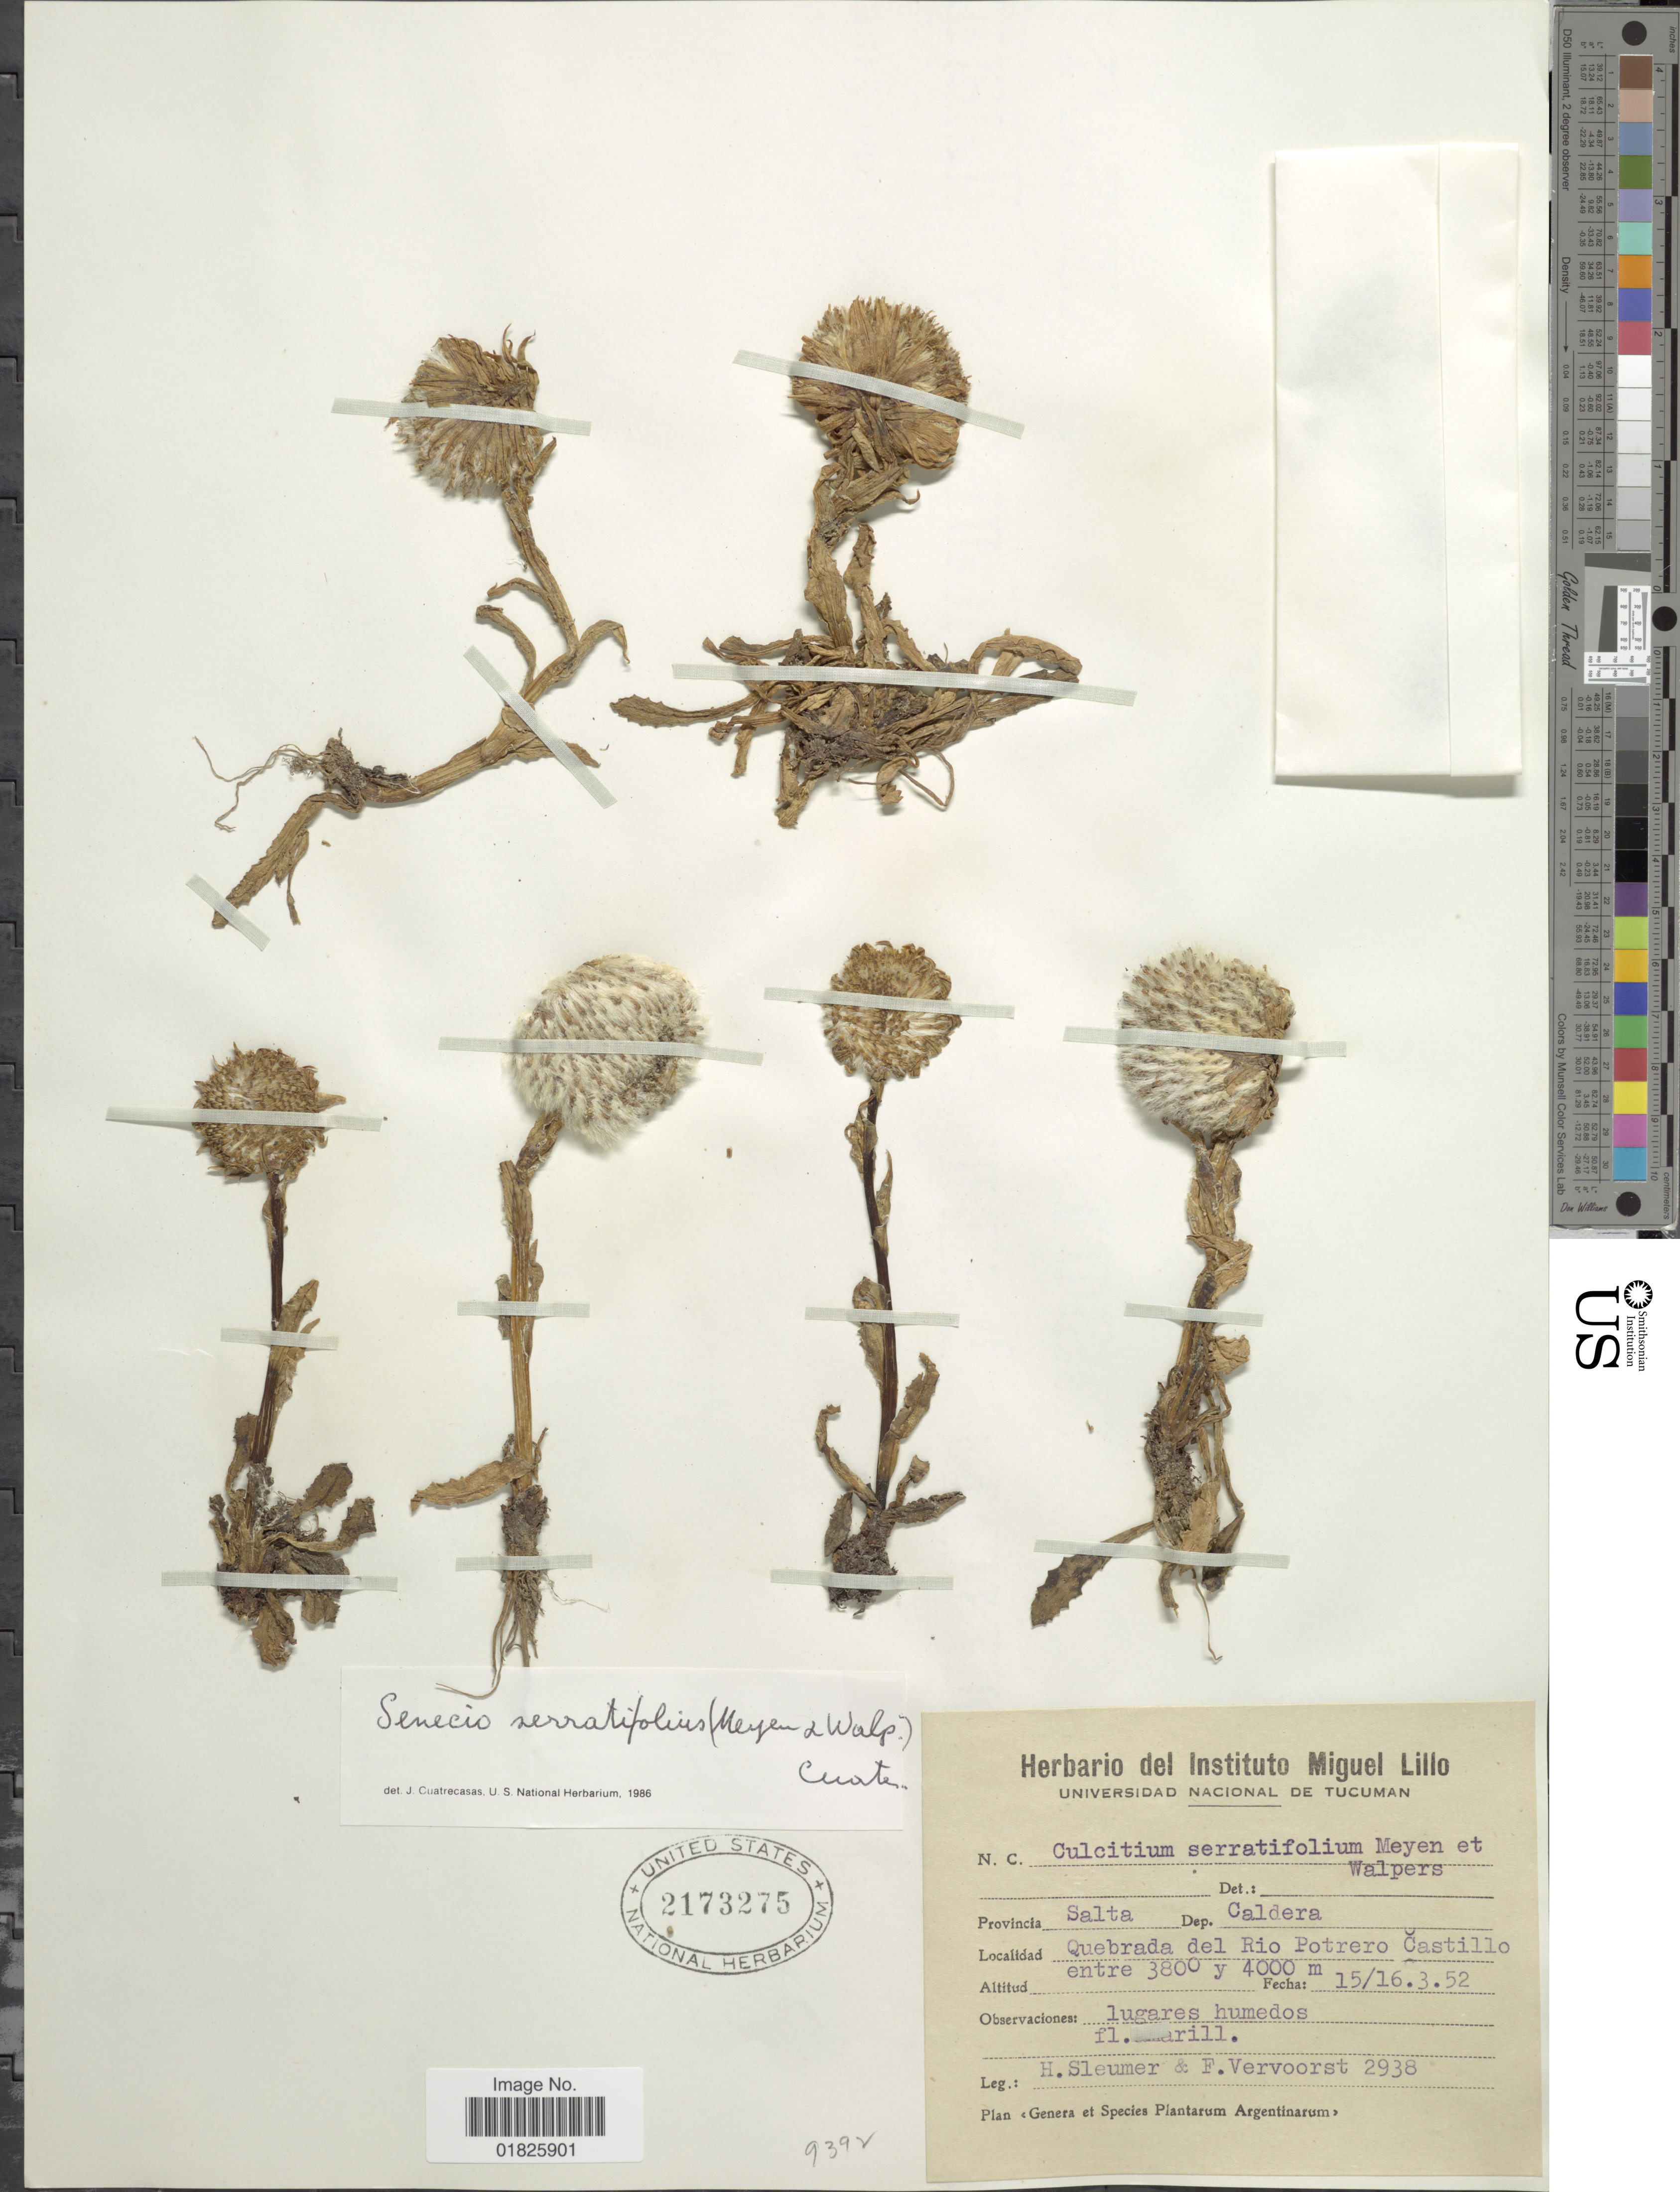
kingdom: Plantae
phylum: Tracheophyta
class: Magnoliopsida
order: Asterales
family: Asteraceae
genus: Senecio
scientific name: Senecio serratifolius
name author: (Meyen & Walp.) Cuatrec.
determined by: Salomon, Luciana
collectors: H. O. Sleumer & F. Vervoorst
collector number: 2938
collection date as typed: Transcribed d/m/y: 15/3/52 to 16/3/52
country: Argentina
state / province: Salta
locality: Dep. Caldera, Quebrada del Rio Potrero Castillo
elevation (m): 3800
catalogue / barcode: US 2173275